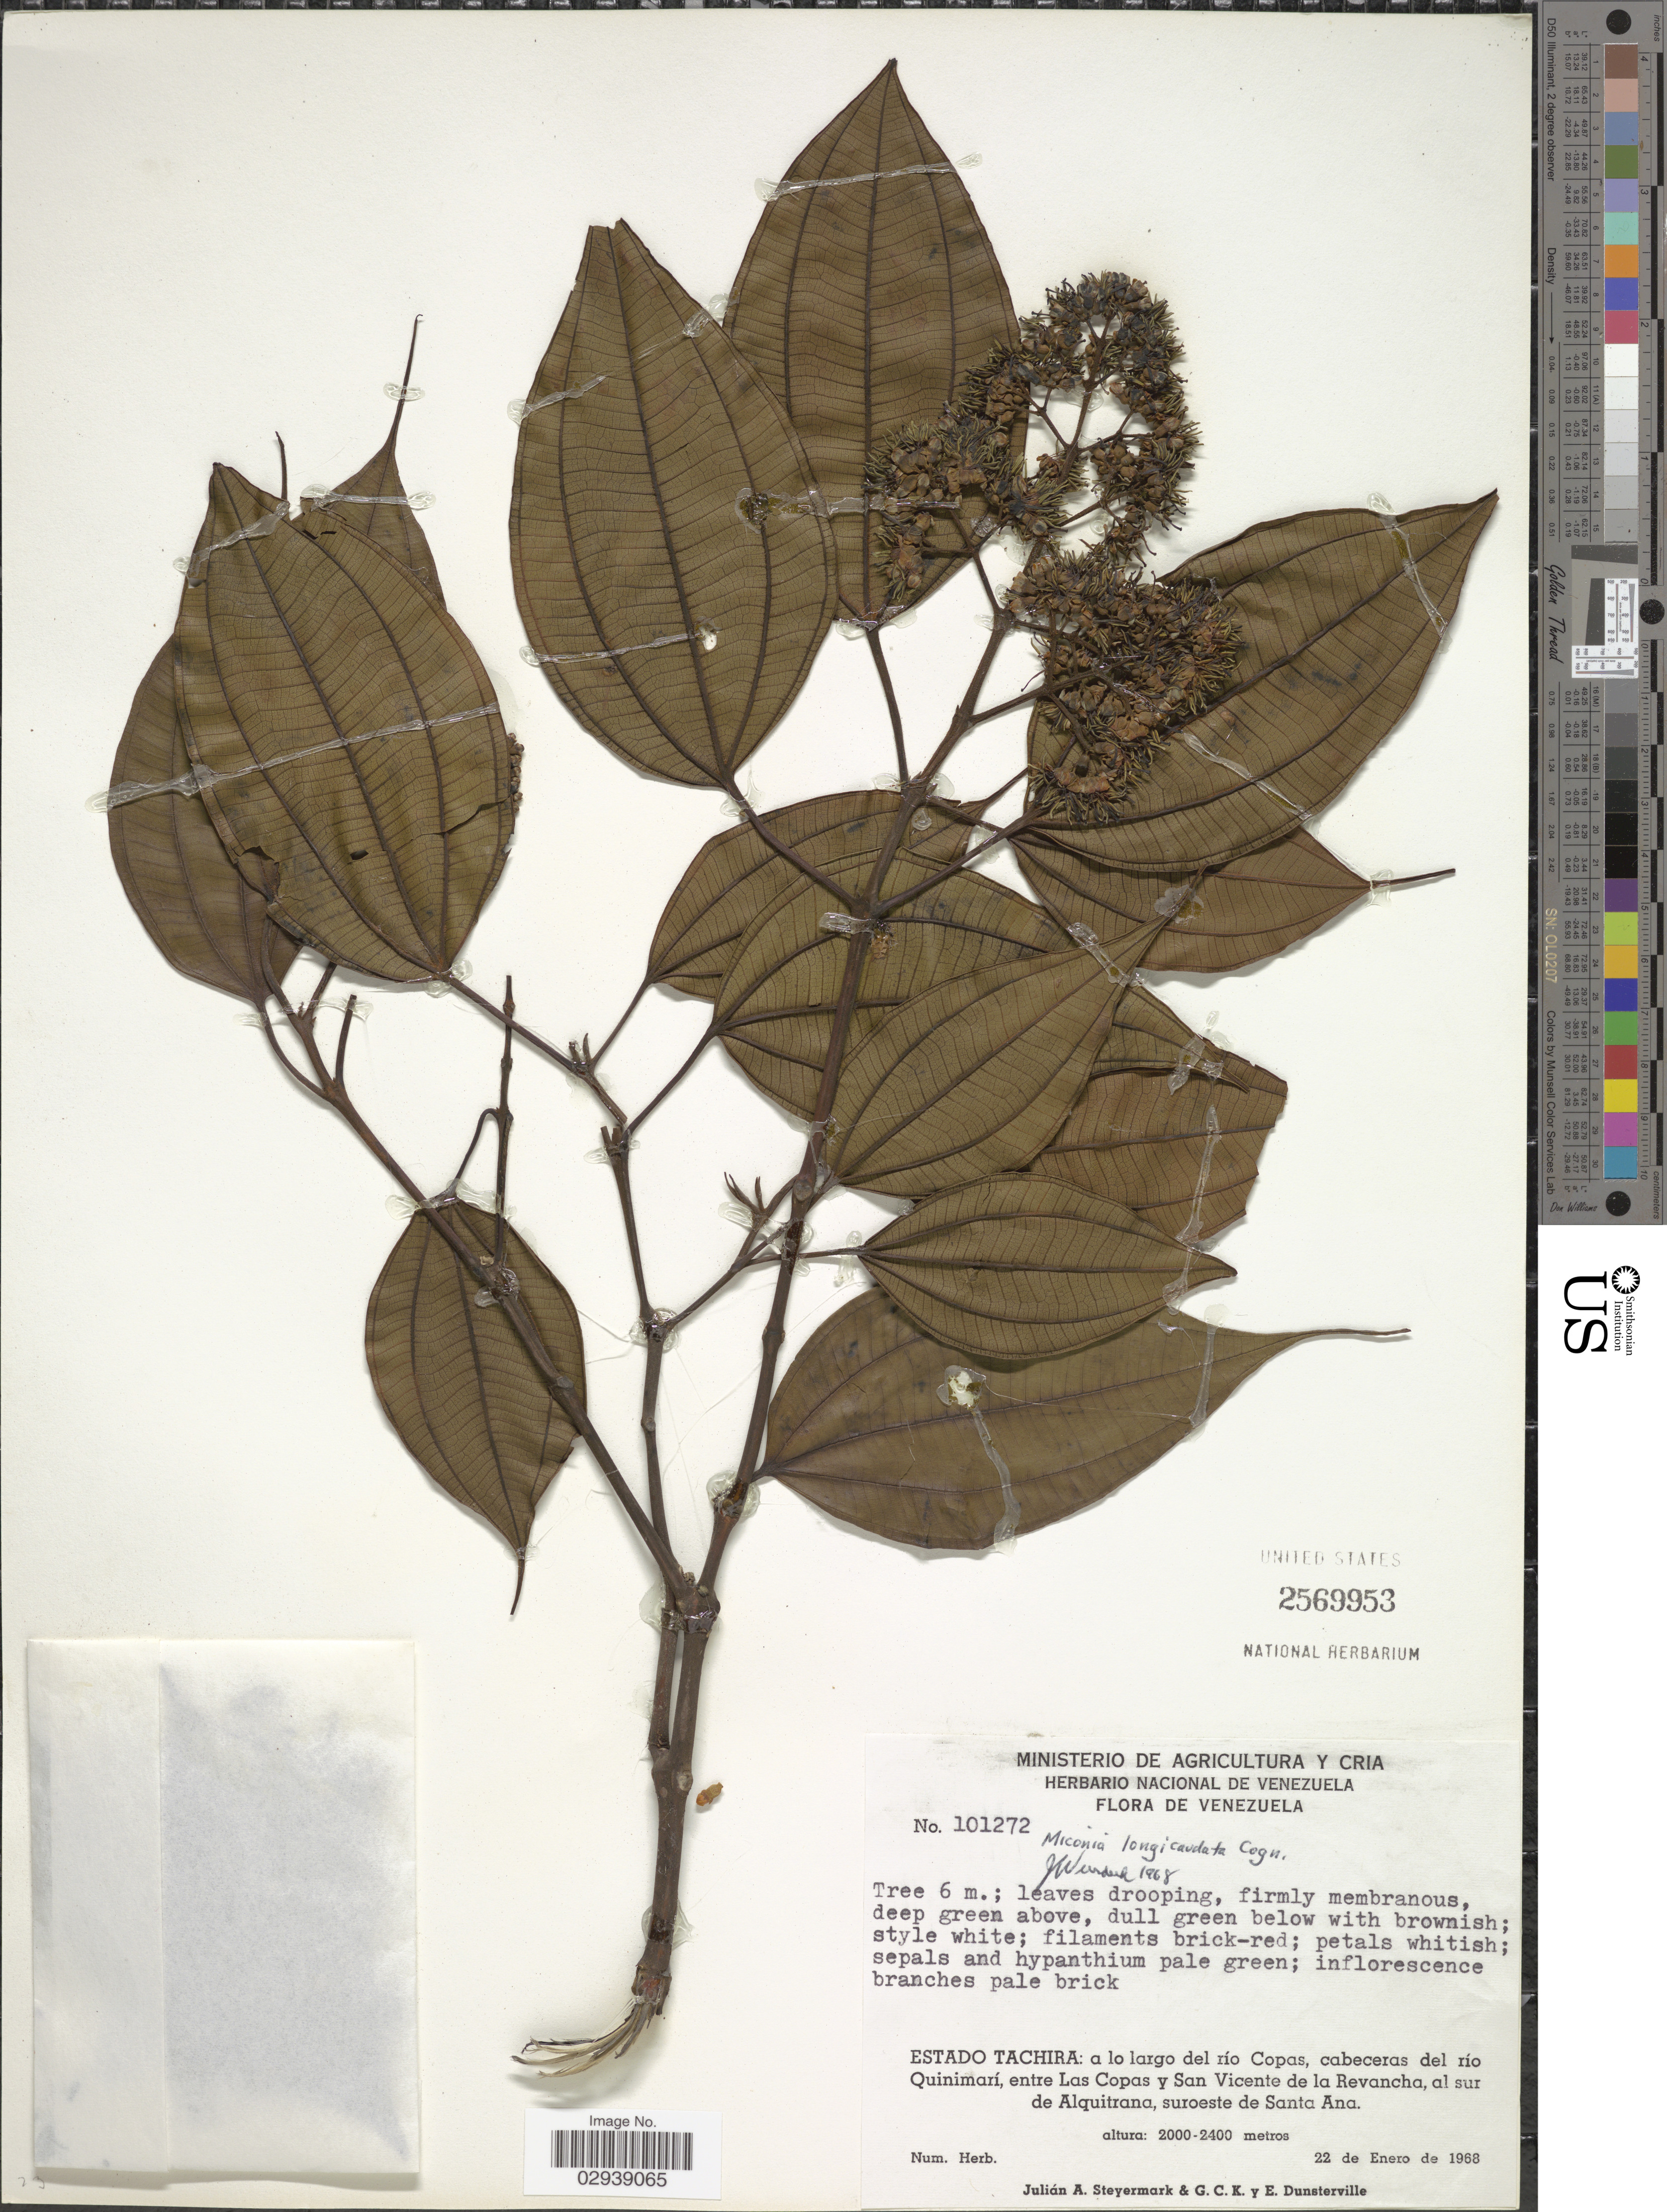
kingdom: Plantae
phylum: Tracheophyta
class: Magnoliopsida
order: Myrtales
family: Melastomataceae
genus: Miconia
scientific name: Miconia donaeana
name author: Naudin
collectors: J. Steyermark, G. C. K. Dunsterville & E. Dunsterville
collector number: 101272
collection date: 1968-01-22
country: Venezuela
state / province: Tachira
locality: A lo largo del río Copas, cabeceras del río Quinimarí, entre Las Copas y San Vicente de la Revancha, al sur de Alquitrana, suroeste de Santa Ana.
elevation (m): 2000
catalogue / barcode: US 2569953